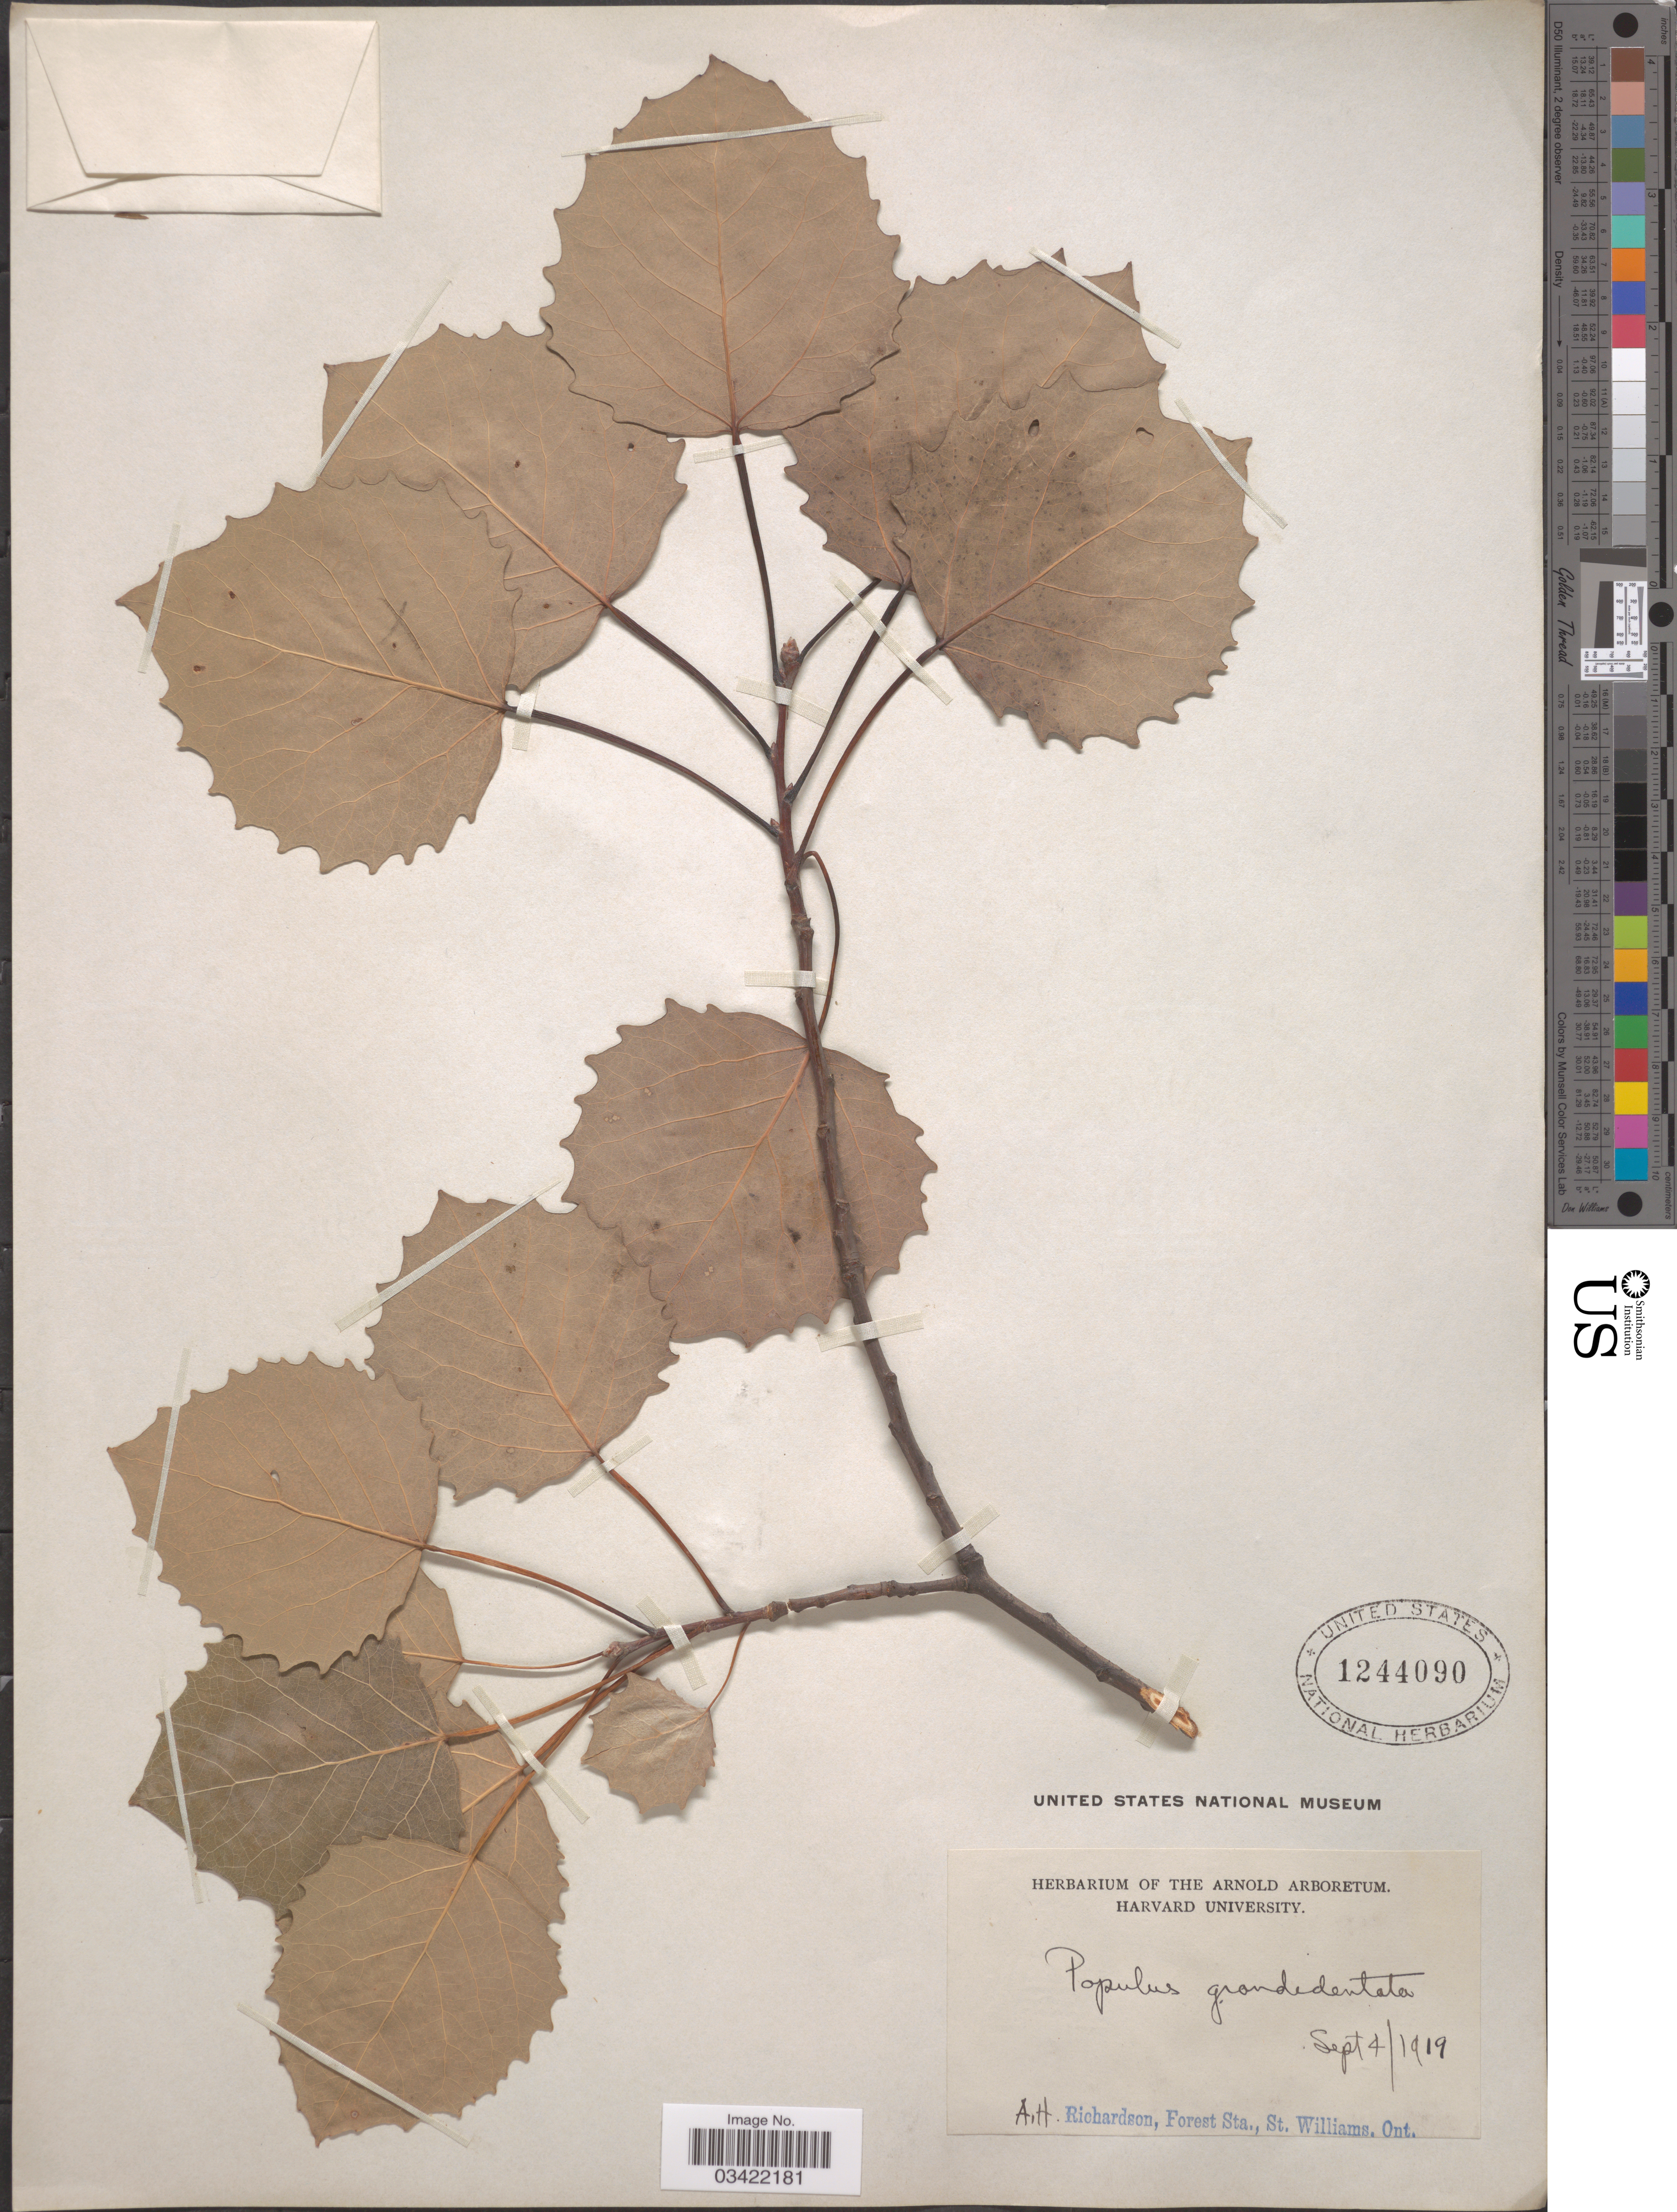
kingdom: Plantae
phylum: Tracheophyta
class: Magnoliopsida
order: Malpighiales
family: Salicaceae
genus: Populus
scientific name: Populus grandidentata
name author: Michx.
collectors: A. Richardson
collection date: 1919-09-04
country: Canada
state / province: Ontario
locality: Forest Sta., St. Williams.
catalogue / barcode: US 1244090